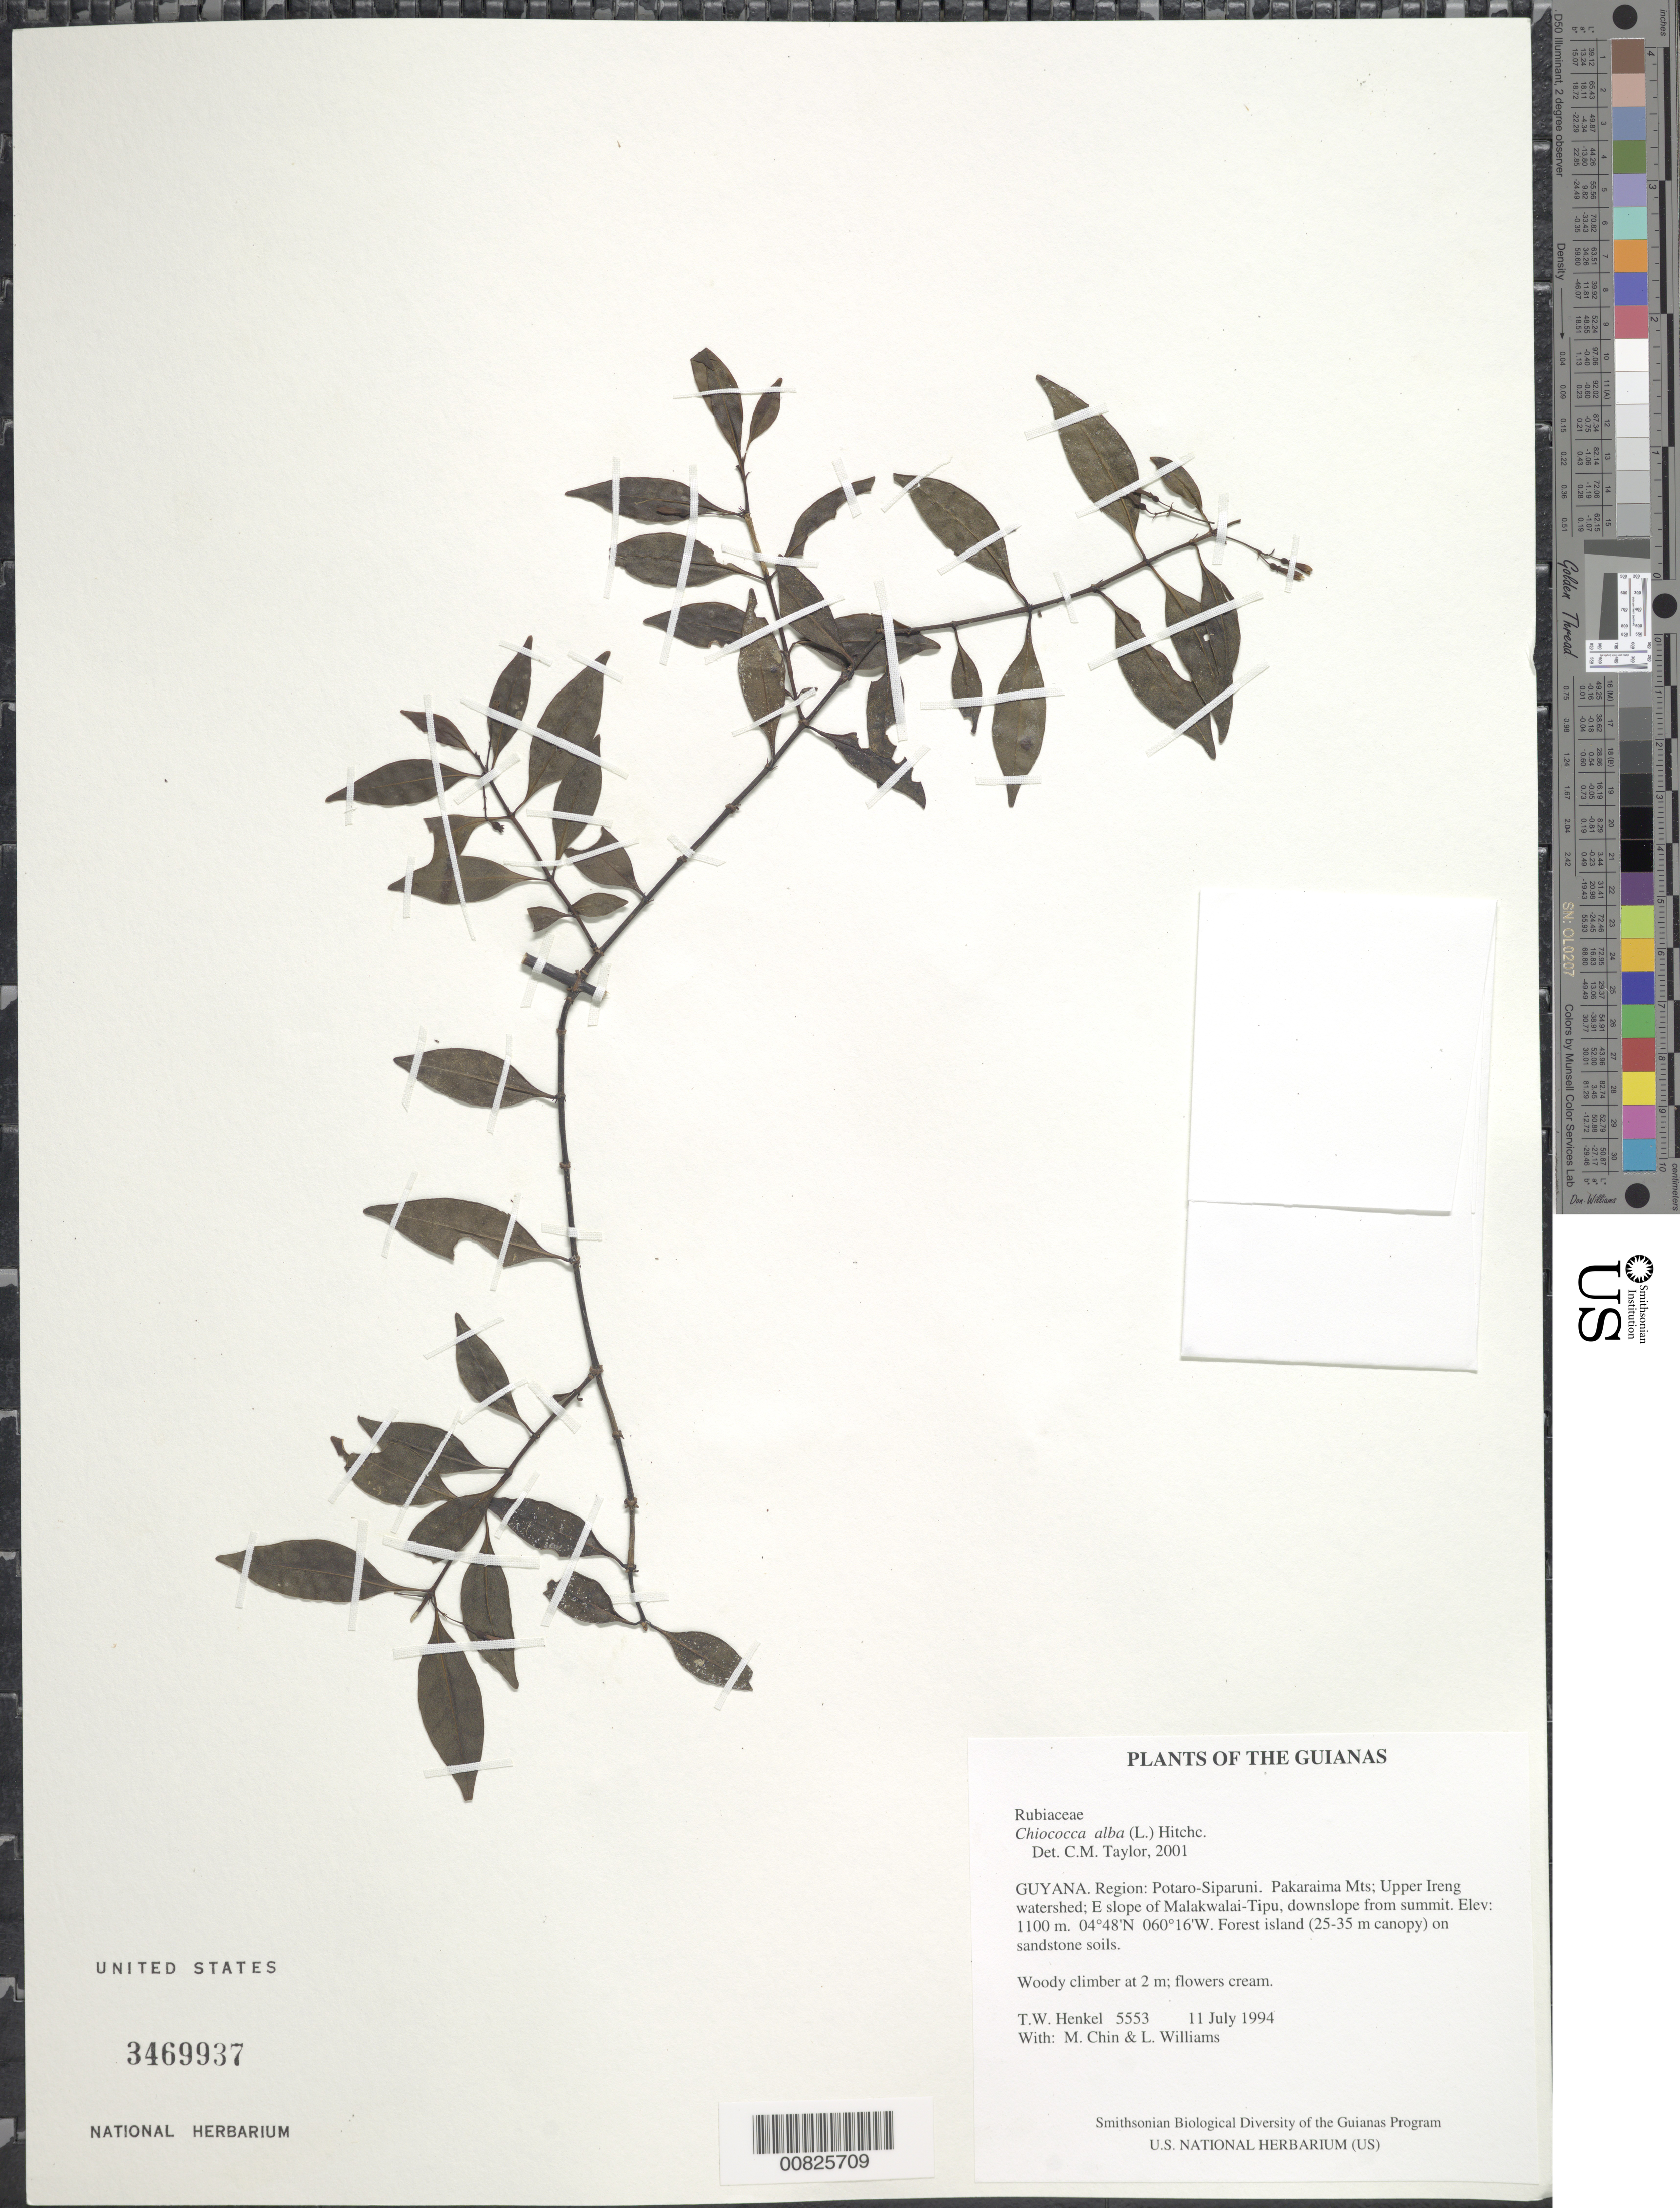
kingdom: Plantae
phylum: Tracheophyta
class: Magnoliopsida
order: Gentianales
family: Rubiaceae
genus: Chiococca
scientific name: Chiococca alba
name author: (L.) Hitchc.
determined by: Taylor, Charlotte M.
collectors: T. Henkel, M. Chin & L. Williams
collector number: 5553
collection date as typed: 11 July 1994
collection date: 1994-07-11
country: Guyana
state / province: Potaro-Siparuni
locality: Pakaraima Mts; Upper Ireng watershed; E slope of Malakwalai-Tipu, downslope from summit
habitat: Forest island (25-35 m canopy) on sandstone soils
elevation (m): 1100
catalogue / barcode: US 3469937